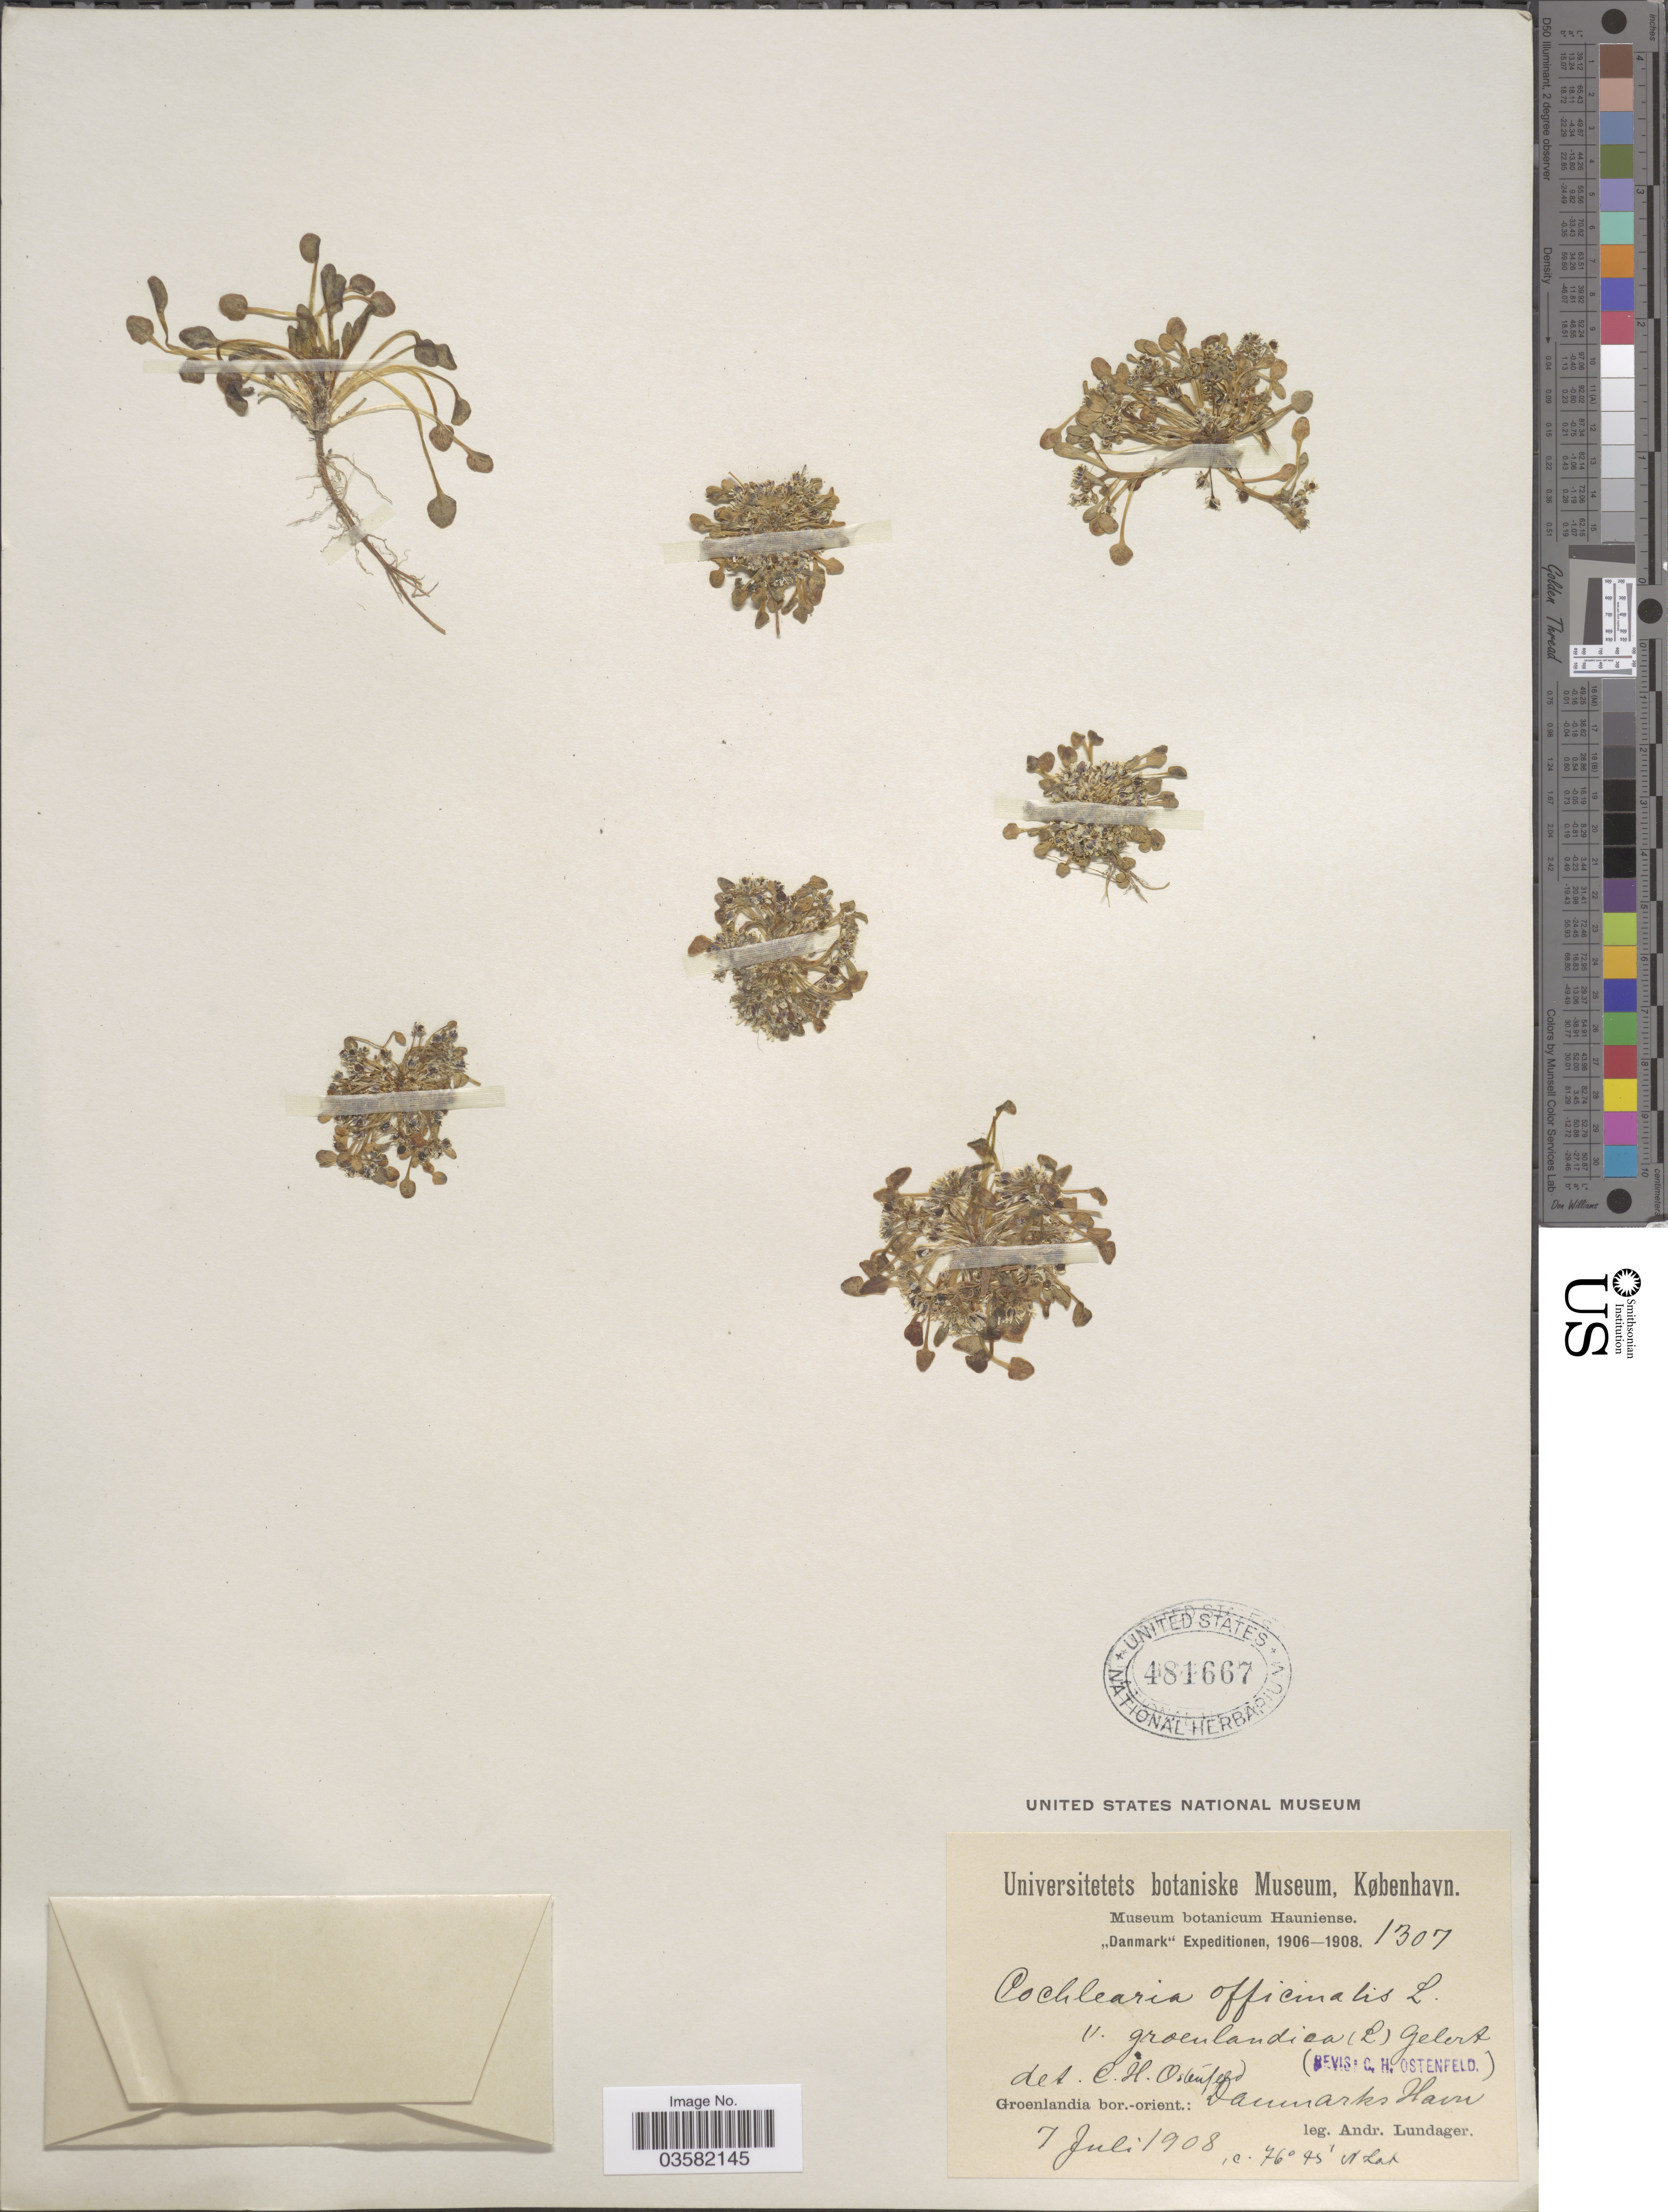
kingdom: Plantae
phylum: Tracheophyta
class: Magnoliopsida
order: Brassicales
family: Brassicaceae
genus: Cochlearia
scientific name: Cochlearia groenlandica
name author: L.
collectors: A. Lundager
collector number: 1307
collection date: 1908-07-07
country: Greenland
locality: Groenlandia bor.-orient.: Danmarks Havn.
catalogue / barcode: US 481667